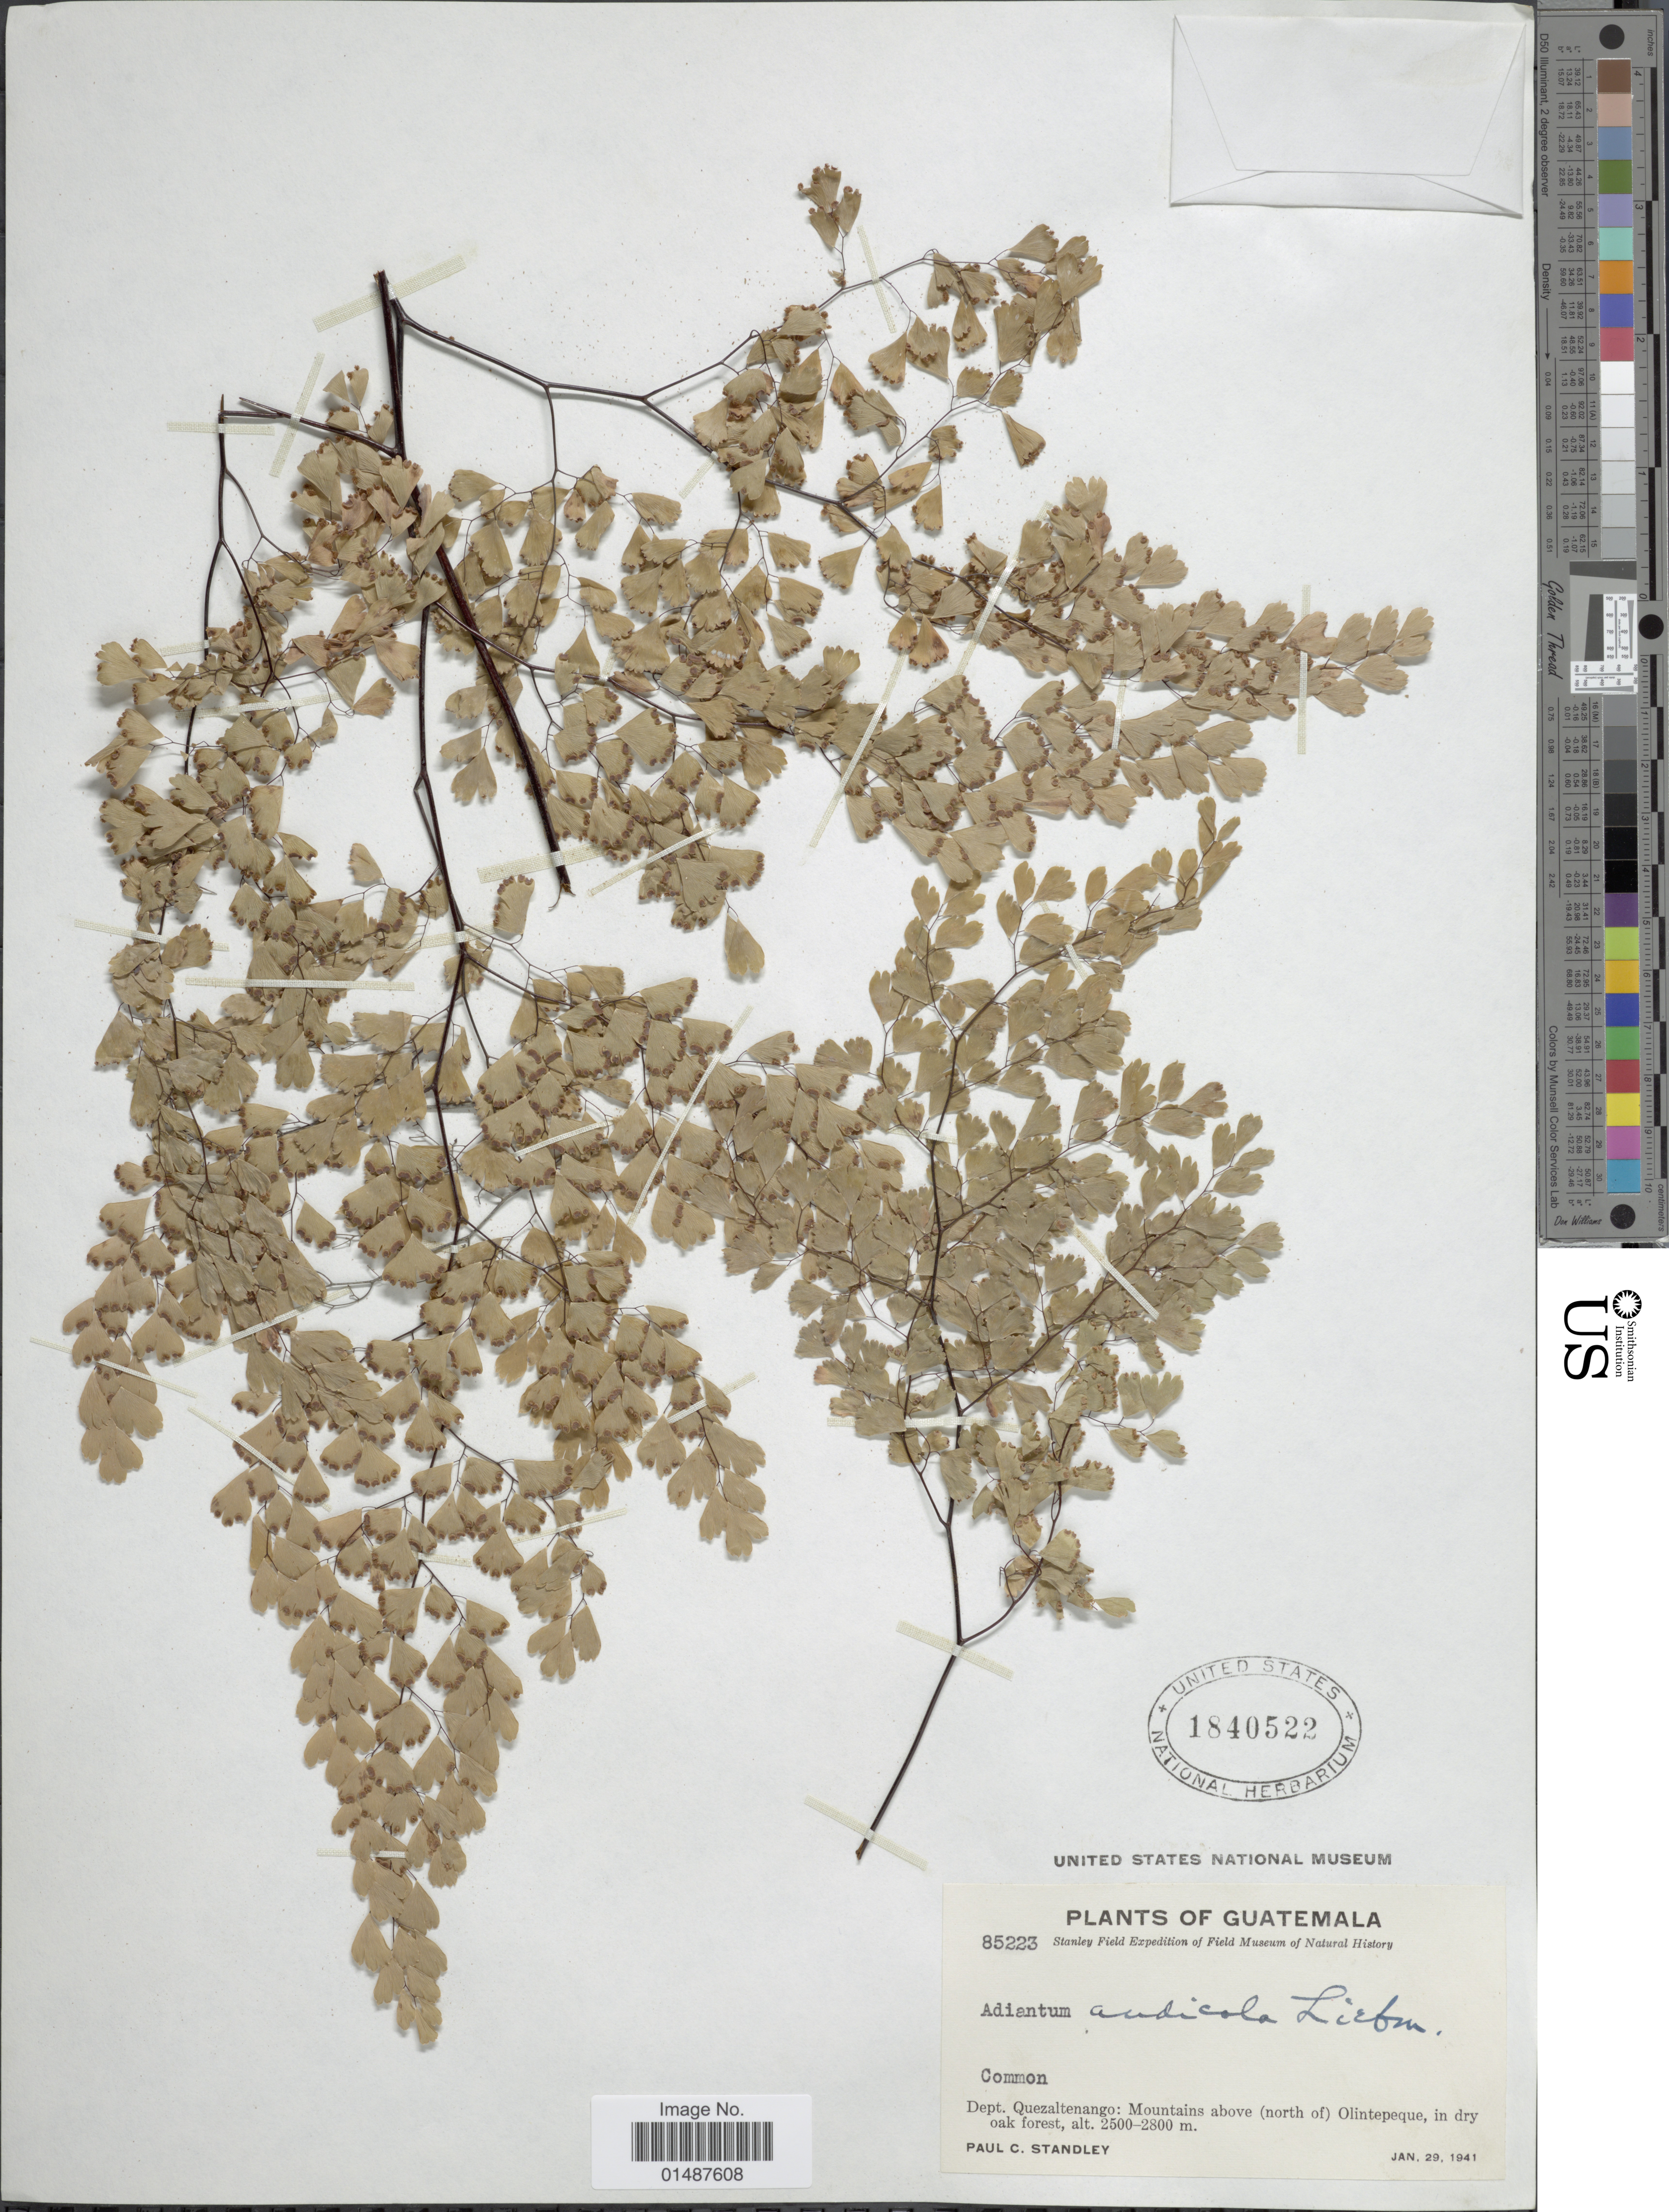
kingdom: Plantae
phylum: Tracheophyta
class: Polypodiopsida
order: Polypodiales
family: Pteridaceae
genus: Adiantum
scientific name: Adiantum andicola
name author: Liebm.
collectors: P. C. Standley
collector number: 85223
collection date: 1941-01-29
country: Guatemala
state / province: Quetzaltenango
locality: Mountains above (north of) Olintepeque, in dry oak forest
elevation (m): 2500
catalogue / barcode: US 1840522